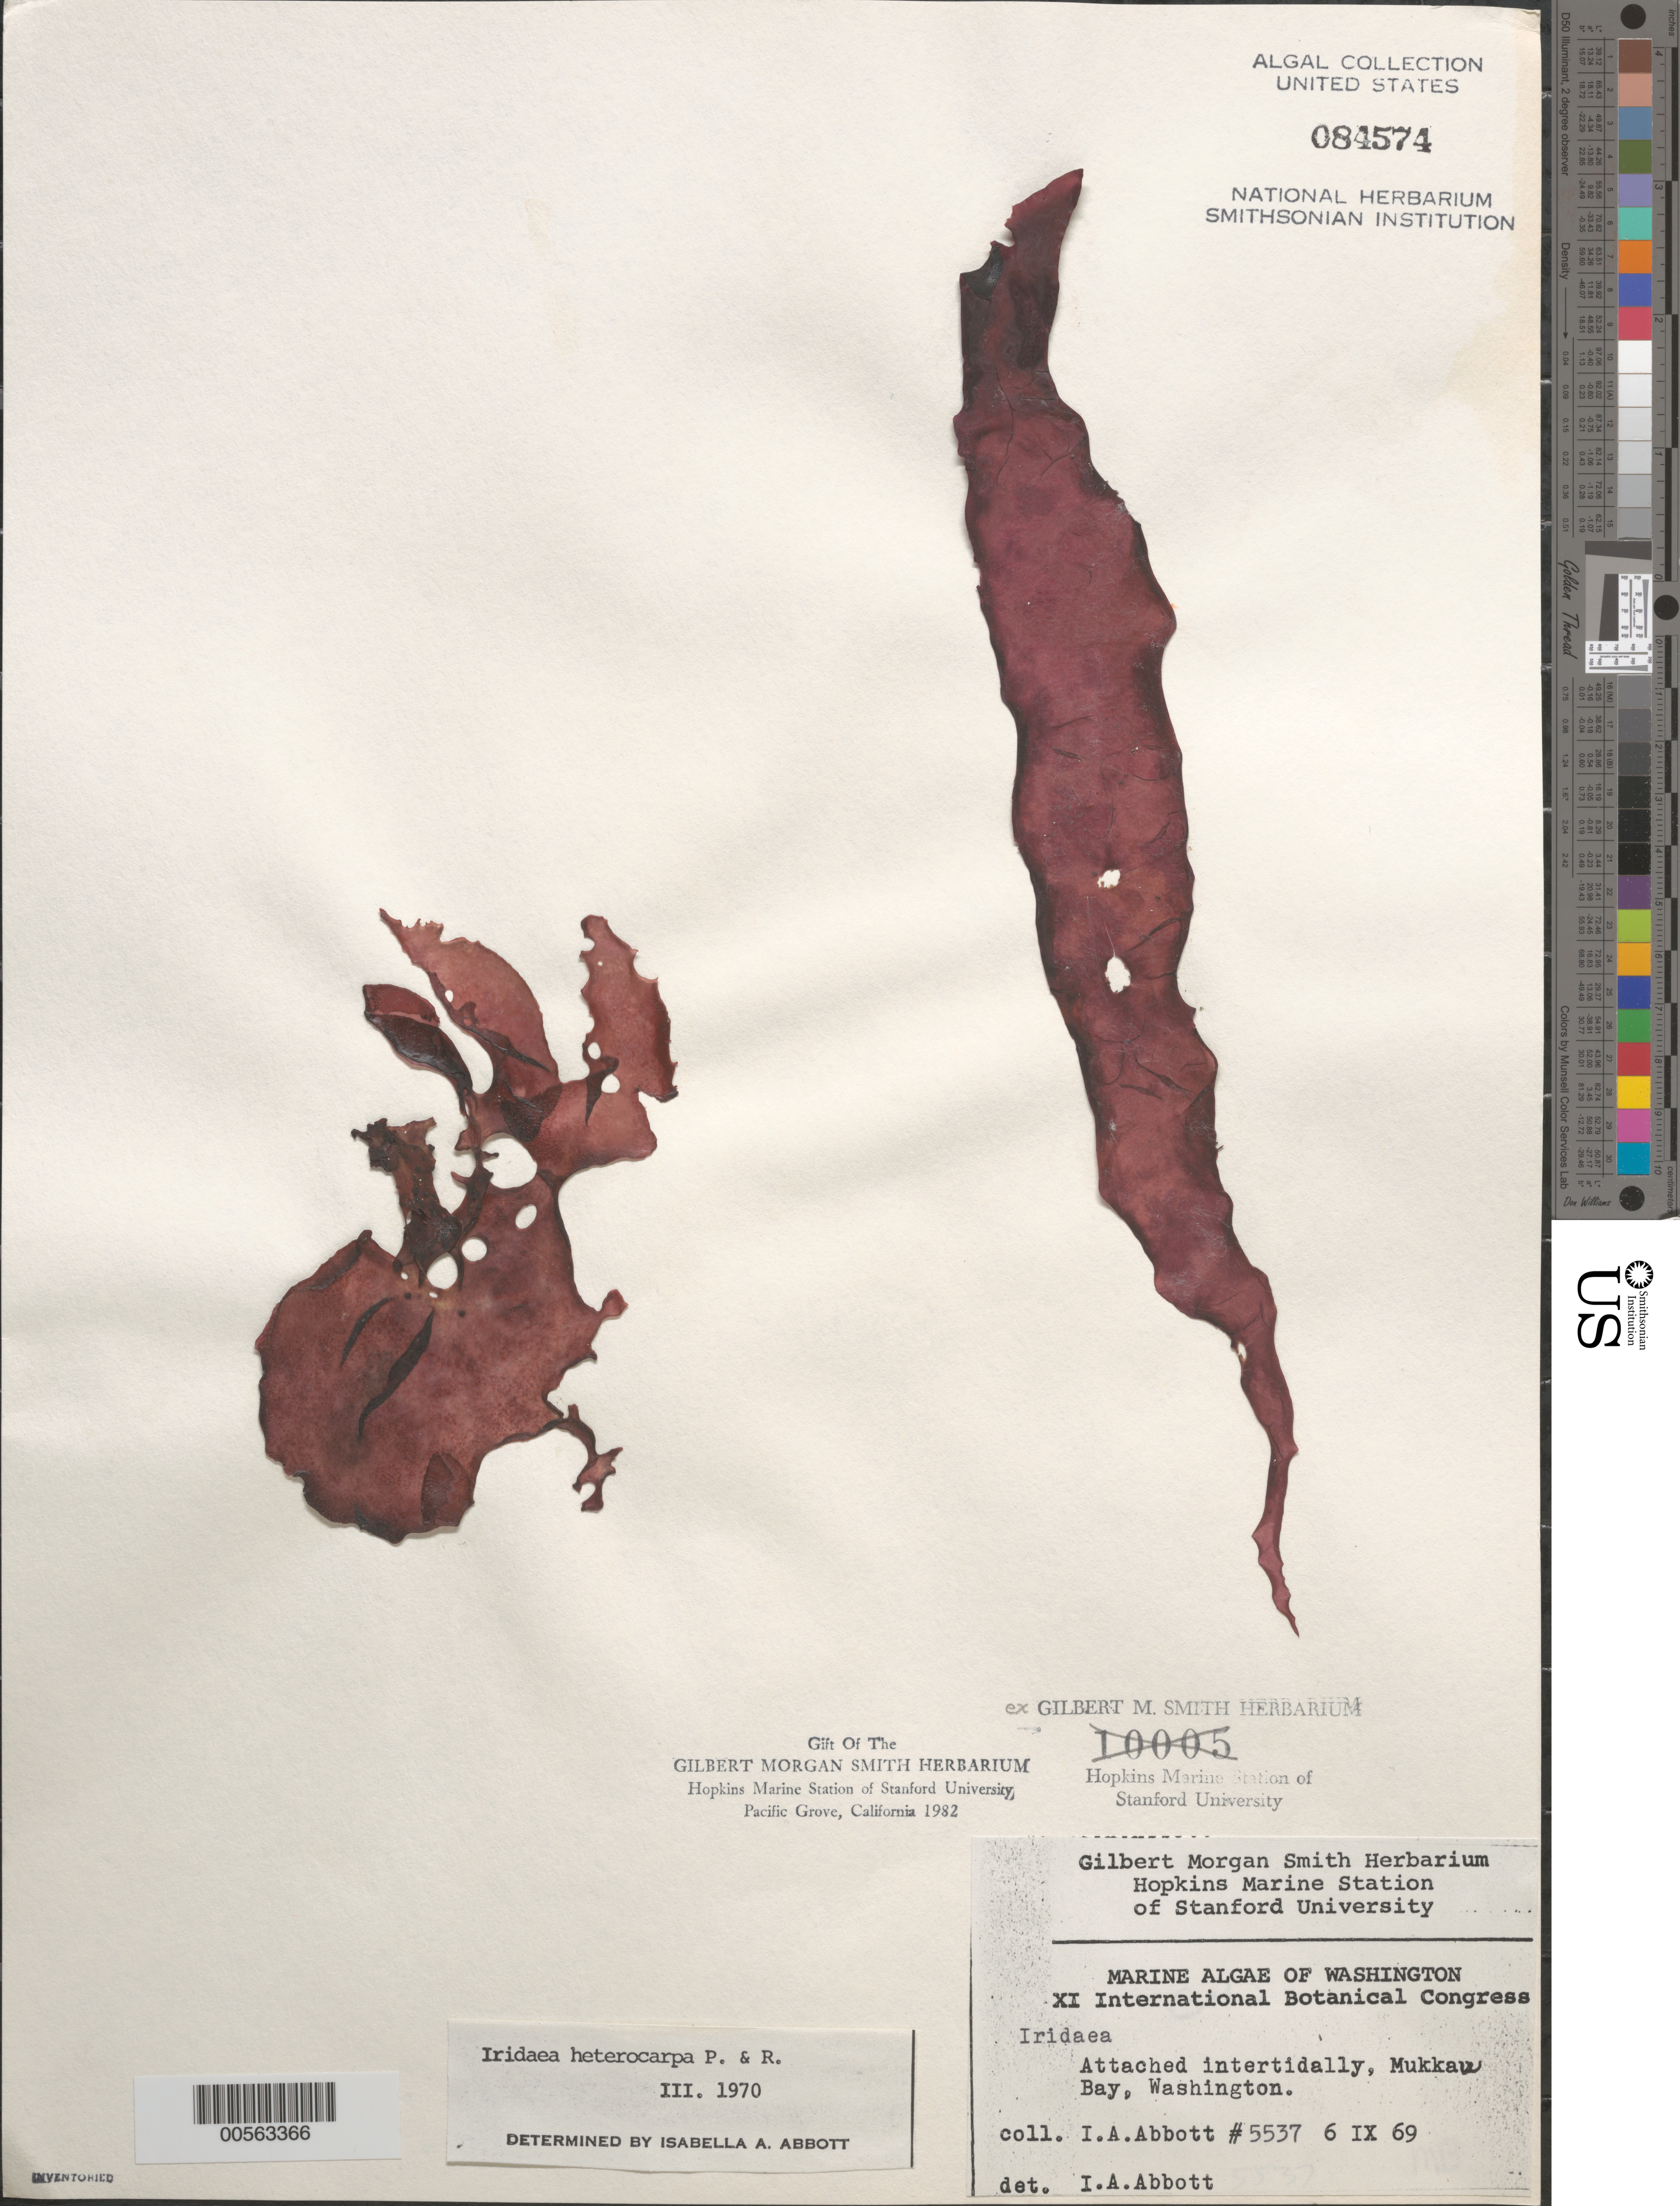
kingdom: Plantae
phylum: Rhodophyta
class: Florideophyceae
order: Gigartinales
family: Gigartinaceae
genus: Chondrus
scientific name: Chondrus crispus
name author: Stackh.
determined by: Algae name updating Project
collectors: I. A. Abbott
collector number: IAA 5537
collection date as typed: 06 Sep 1969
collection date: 1969-09-06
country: United States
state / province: Washington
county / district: Clallam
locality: Mukkaw Bay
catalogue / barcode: US 84574